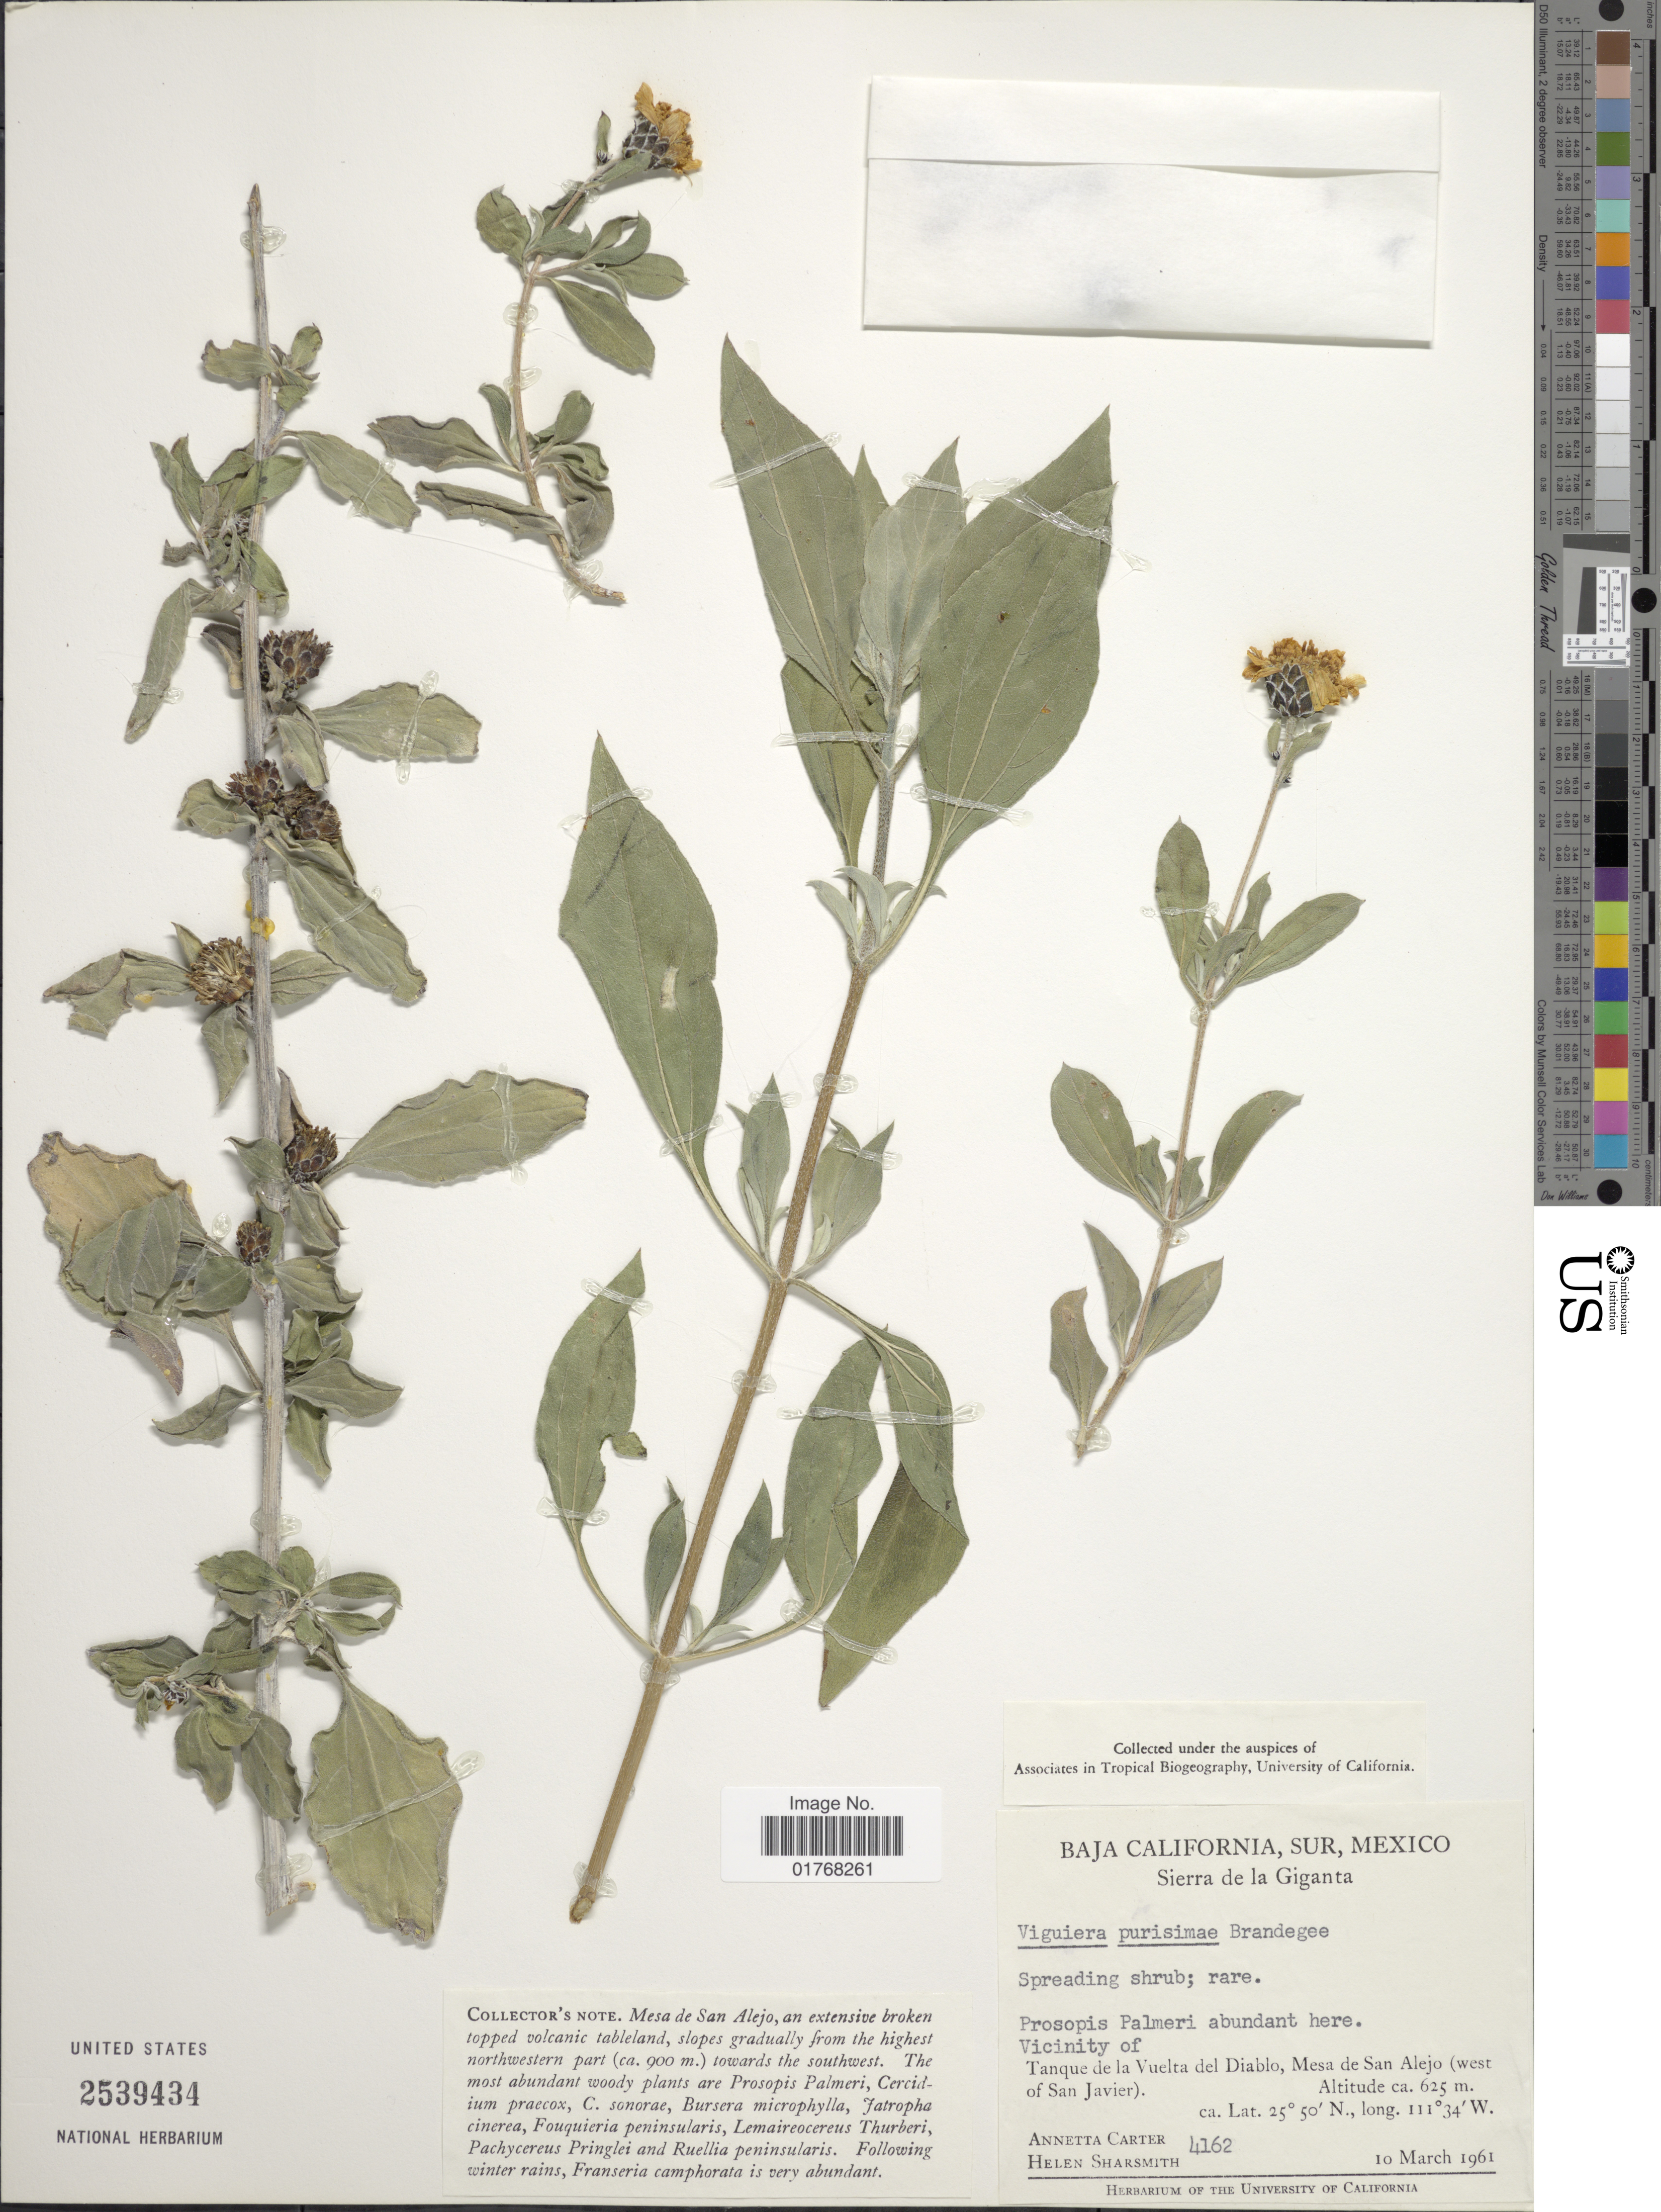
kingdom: Plantae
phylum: Tracheophyta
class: Magnoliopsida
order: Asterales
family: Asteraceae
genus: Viguiera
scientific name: Viguiera purisimae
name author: Brandegee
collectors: A. Carter & H. Sharsmith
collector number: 4162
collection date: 1961-03-10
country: Mexico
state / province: Baja California Sur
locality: Soerra de la Giganta, Vicinity of Tanque de la Vuelta del Diablo, Mesa de San Alejo (west of San Javier)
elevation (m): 625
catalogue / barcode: US 2539434